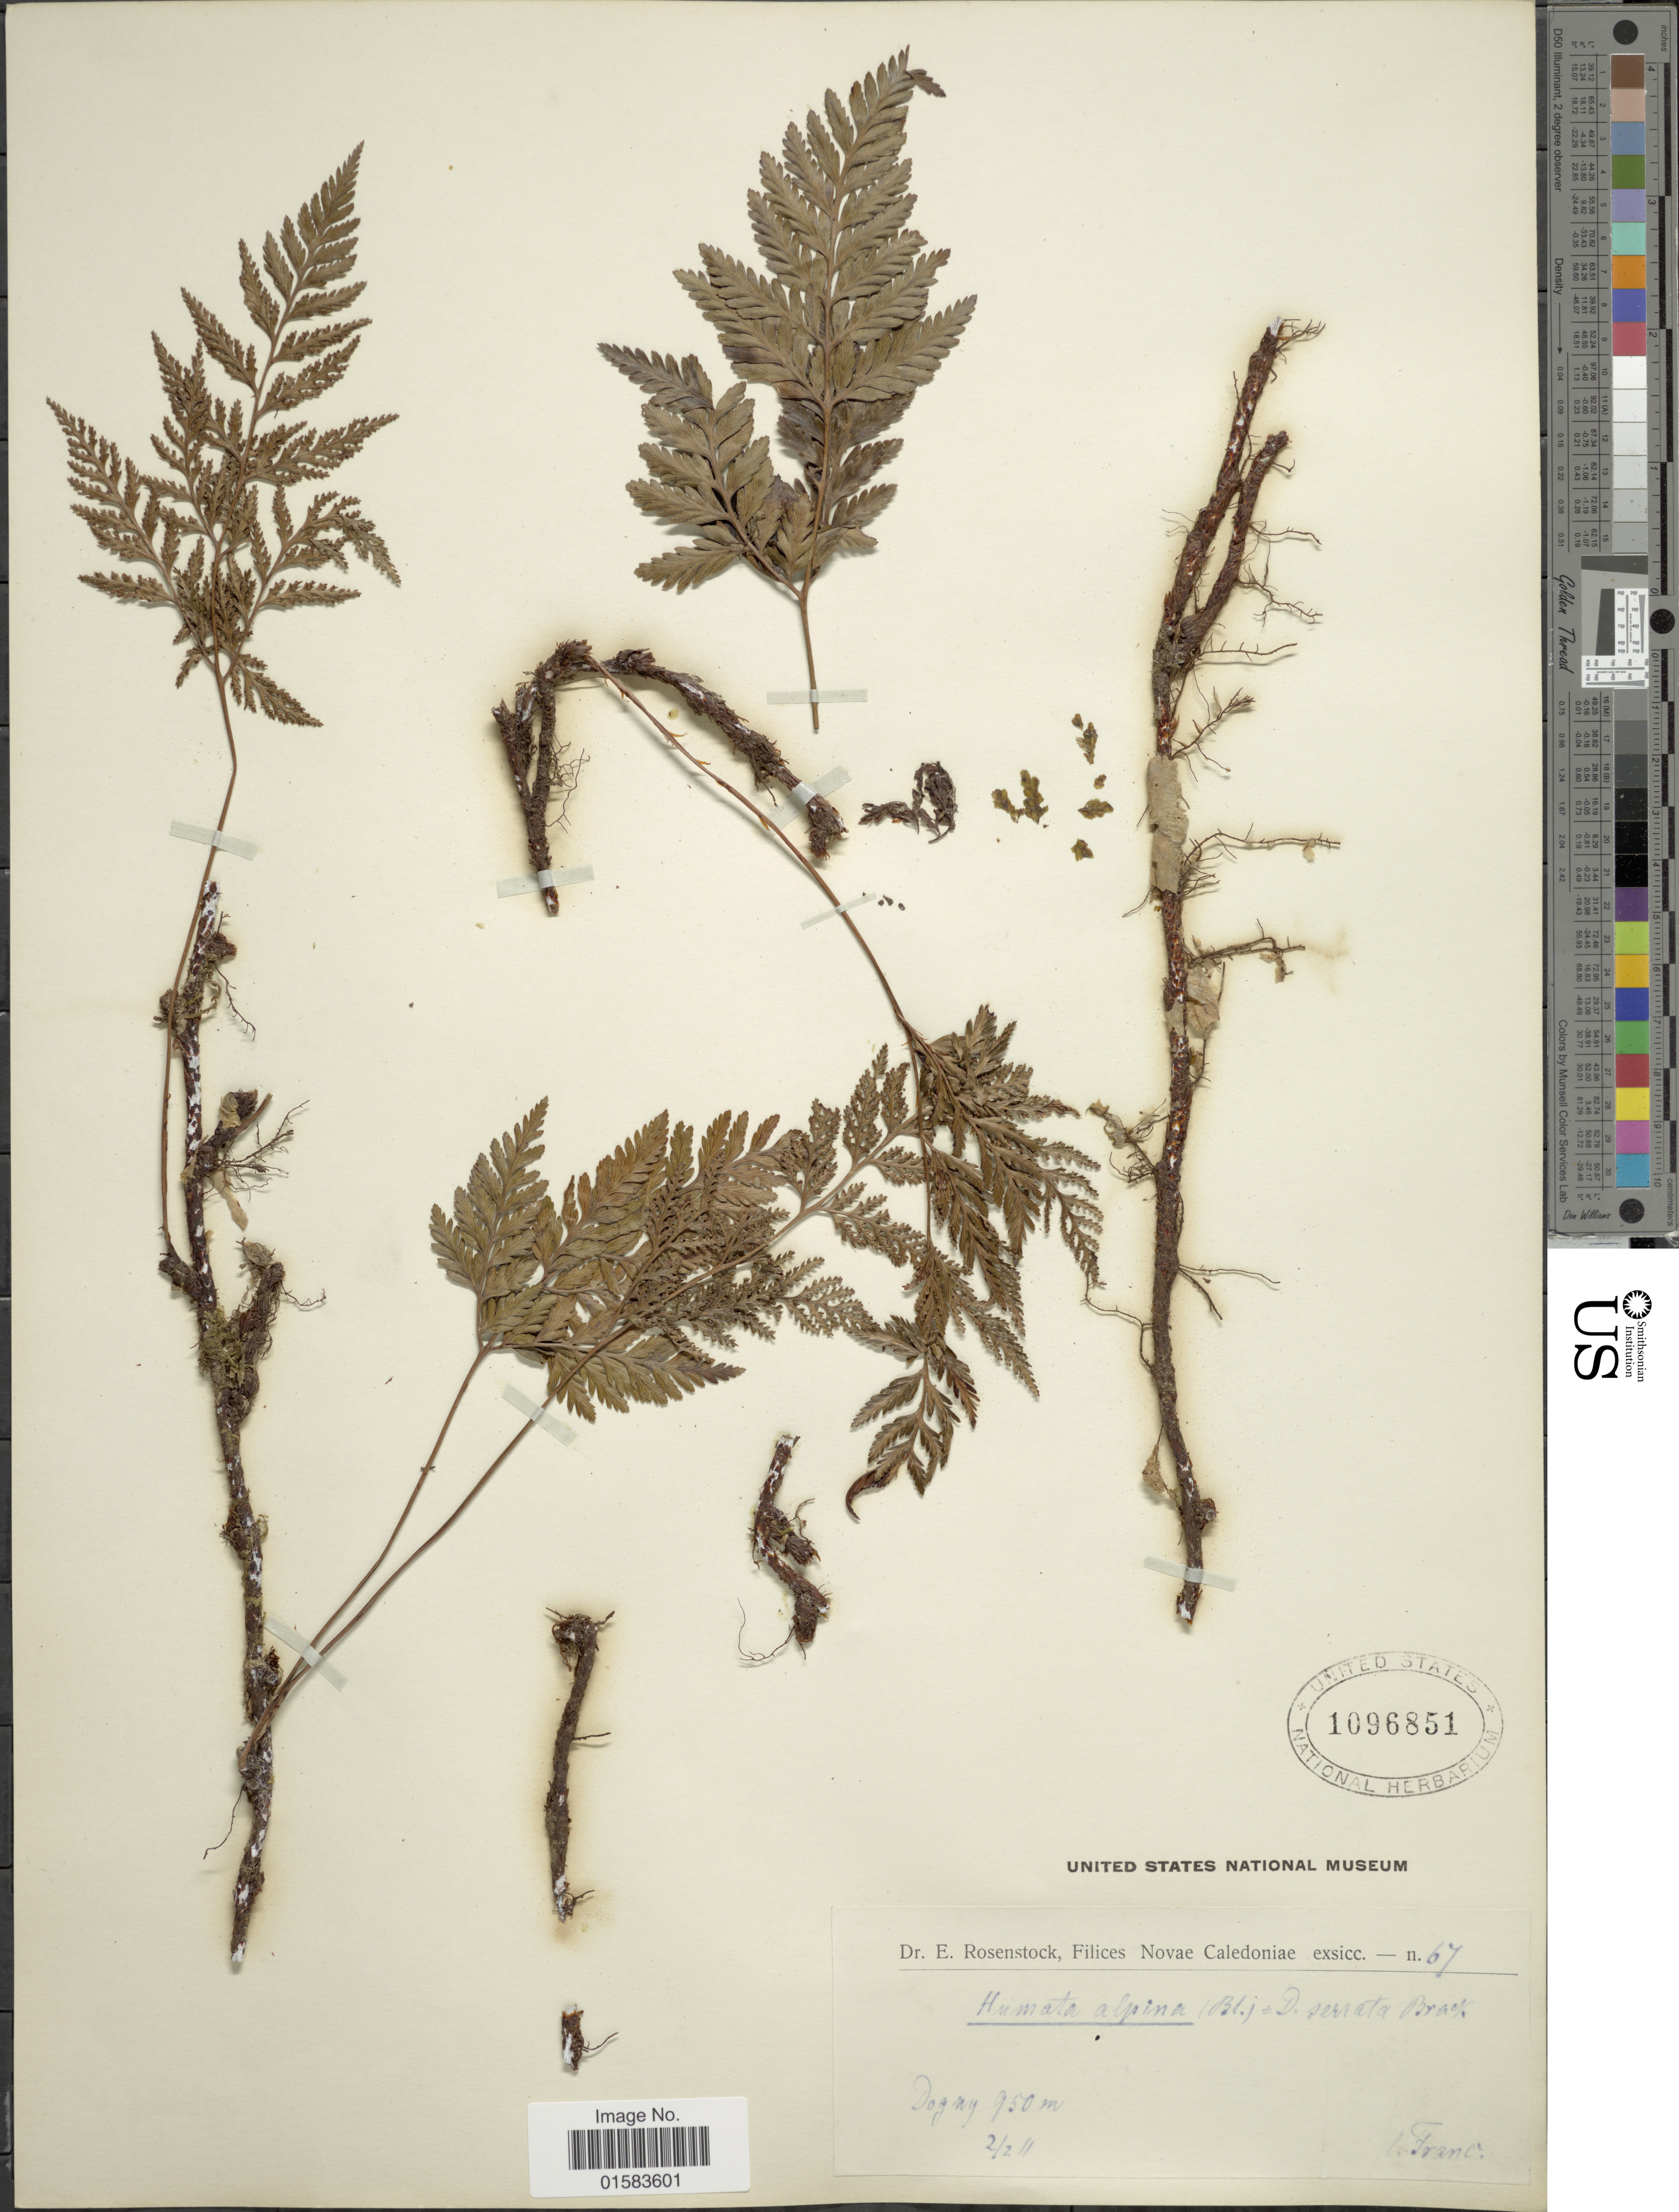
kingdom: Plantae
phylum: Tracheophyta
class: Polypodiopsida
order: Polypodiales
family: Davalliaceae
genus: Davallia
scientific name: Davallia repens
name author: (L. f.) Kuhn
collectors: Franc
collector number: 67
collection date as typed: Transcribed d/m/y: 2/2/11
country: New Caledonia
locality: Dogny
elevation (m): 950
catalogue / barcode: US 1096851